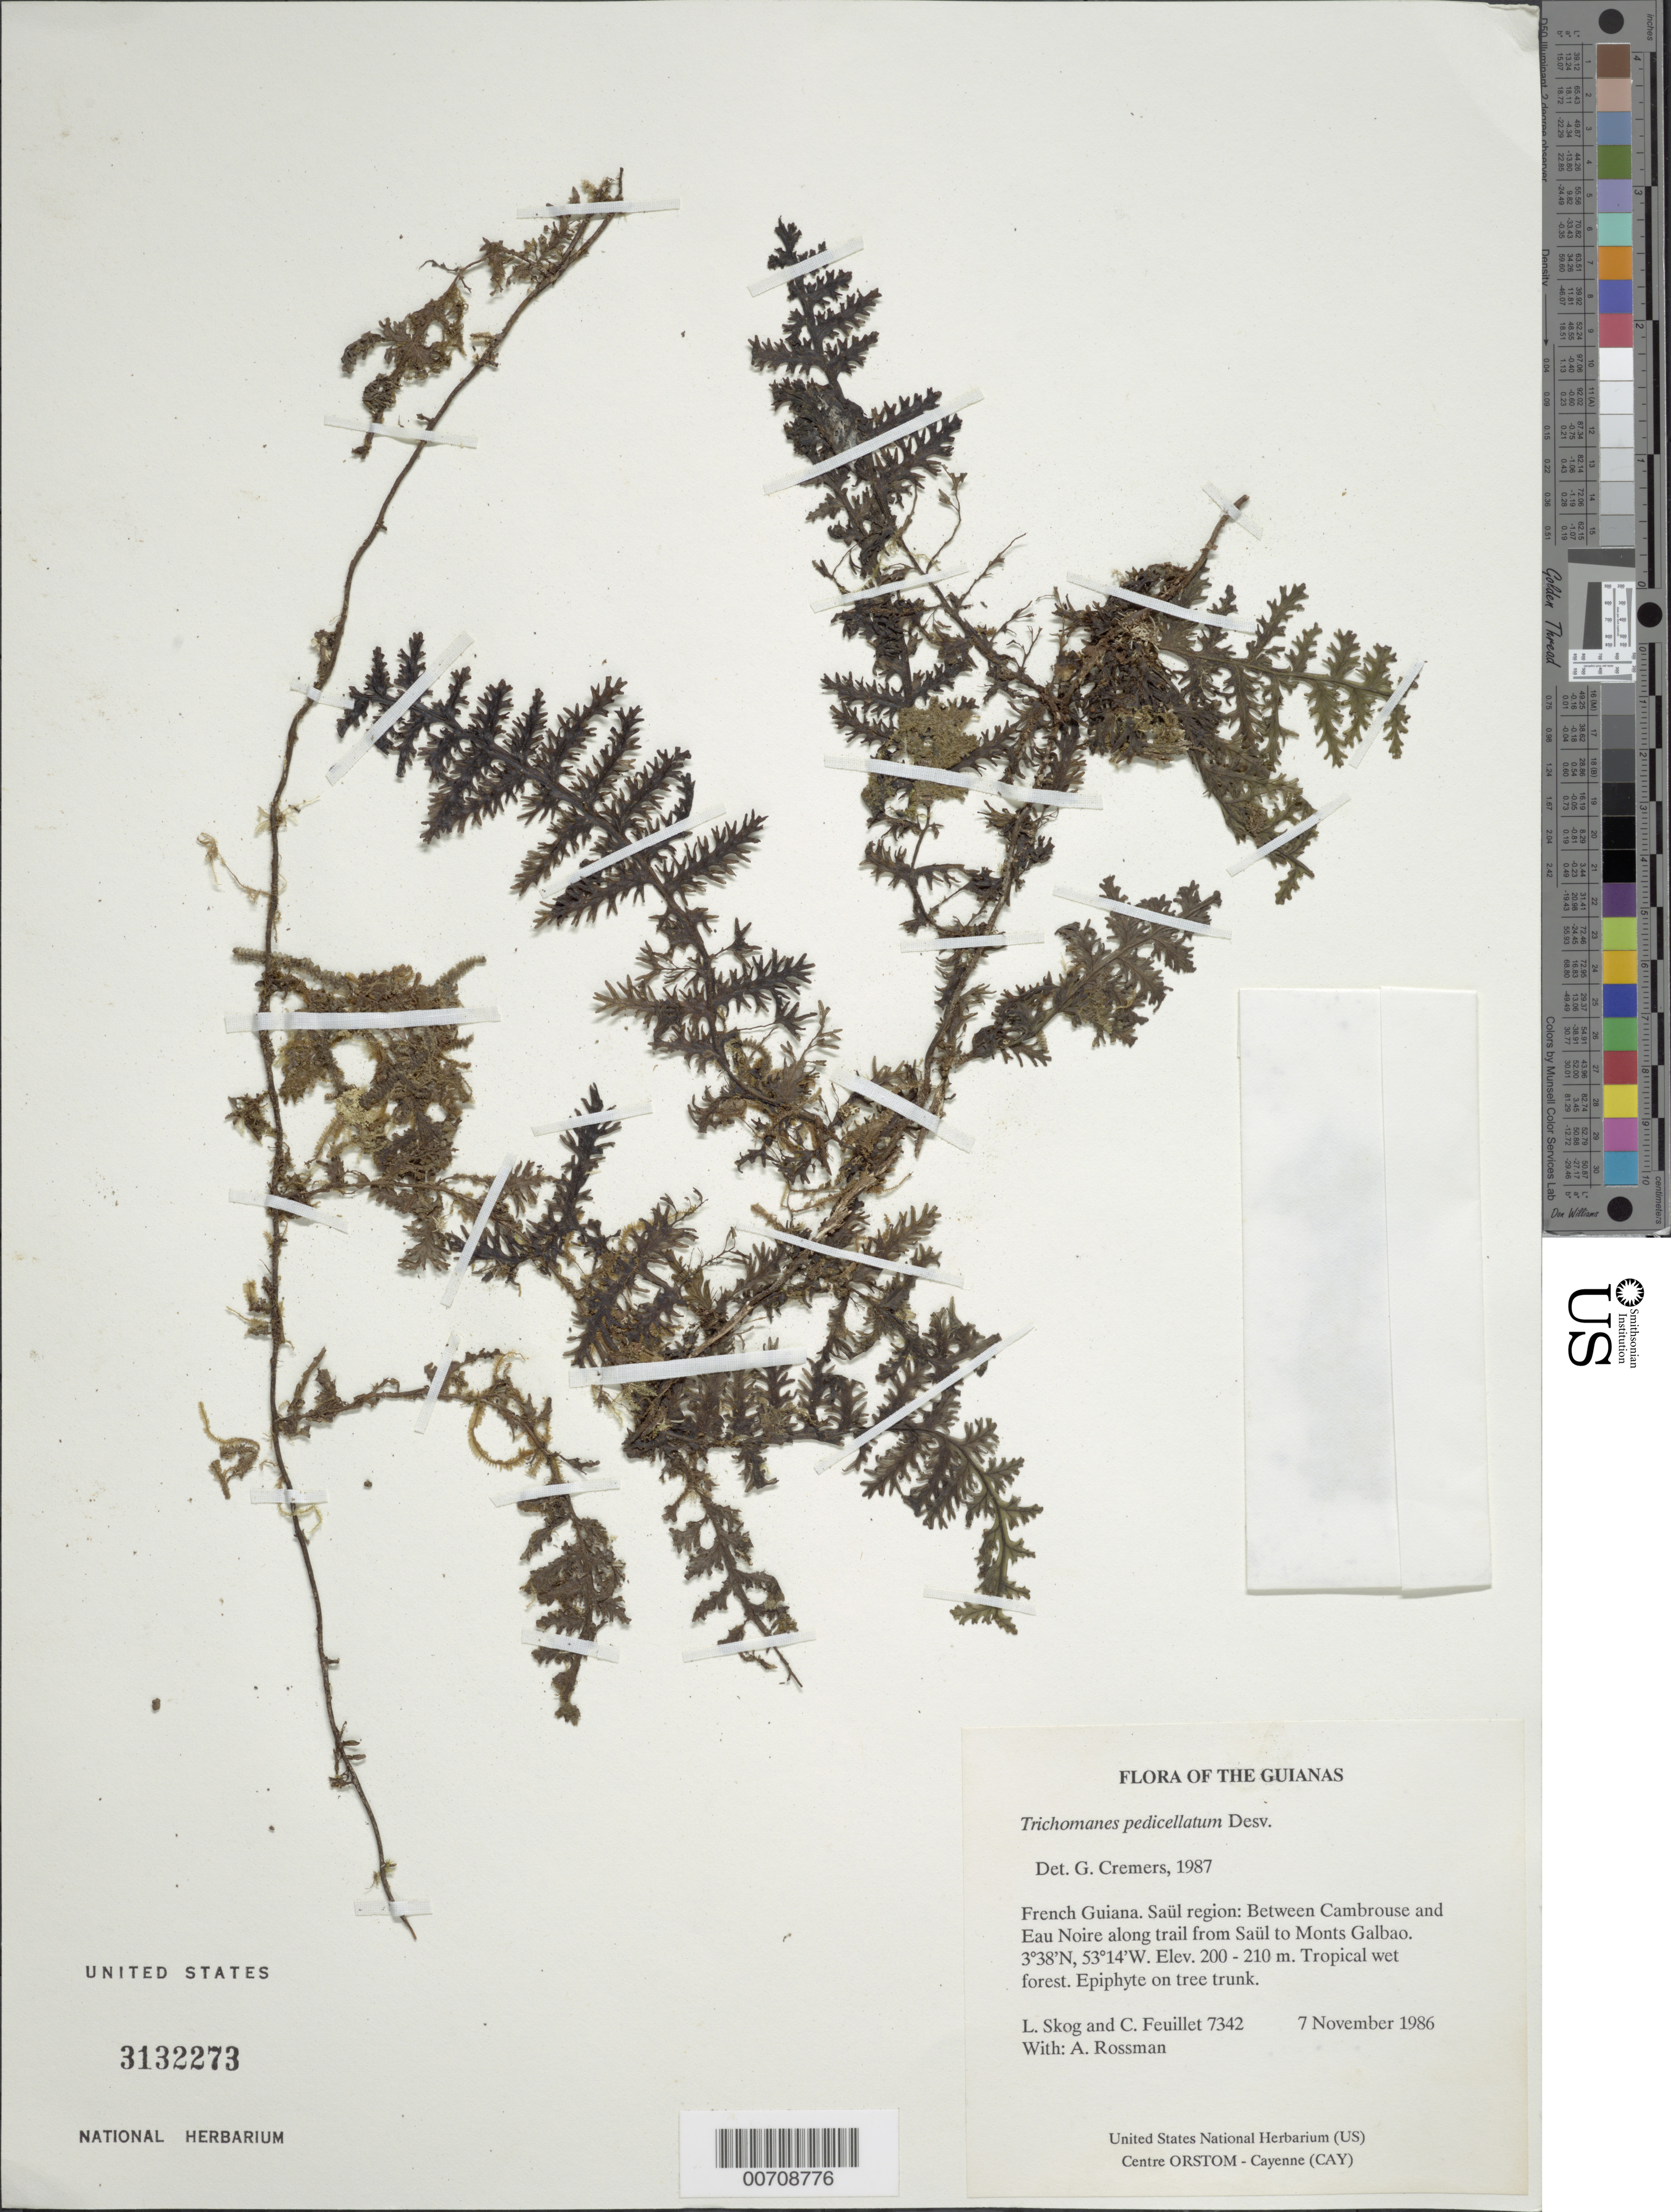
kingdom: Plantae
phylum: Tracheophyta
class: Polypodiopsida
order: Hymenophyllales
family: Hymenophyllaceae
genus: Trichomanes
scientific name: Trichomanes pedicellatum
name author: Desv.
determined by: Cremers, Georges A.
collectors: L. E. Skog, C. Feuillet & A. Rossman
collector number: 7342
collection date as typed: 7 November 1986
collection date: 1986-11-07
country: French Guiana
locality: Between Cambrouse and Eau Noire along trail from Saül to Monts Galbao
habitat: Tropical wet forest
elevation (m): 200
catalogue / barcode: US 3132273